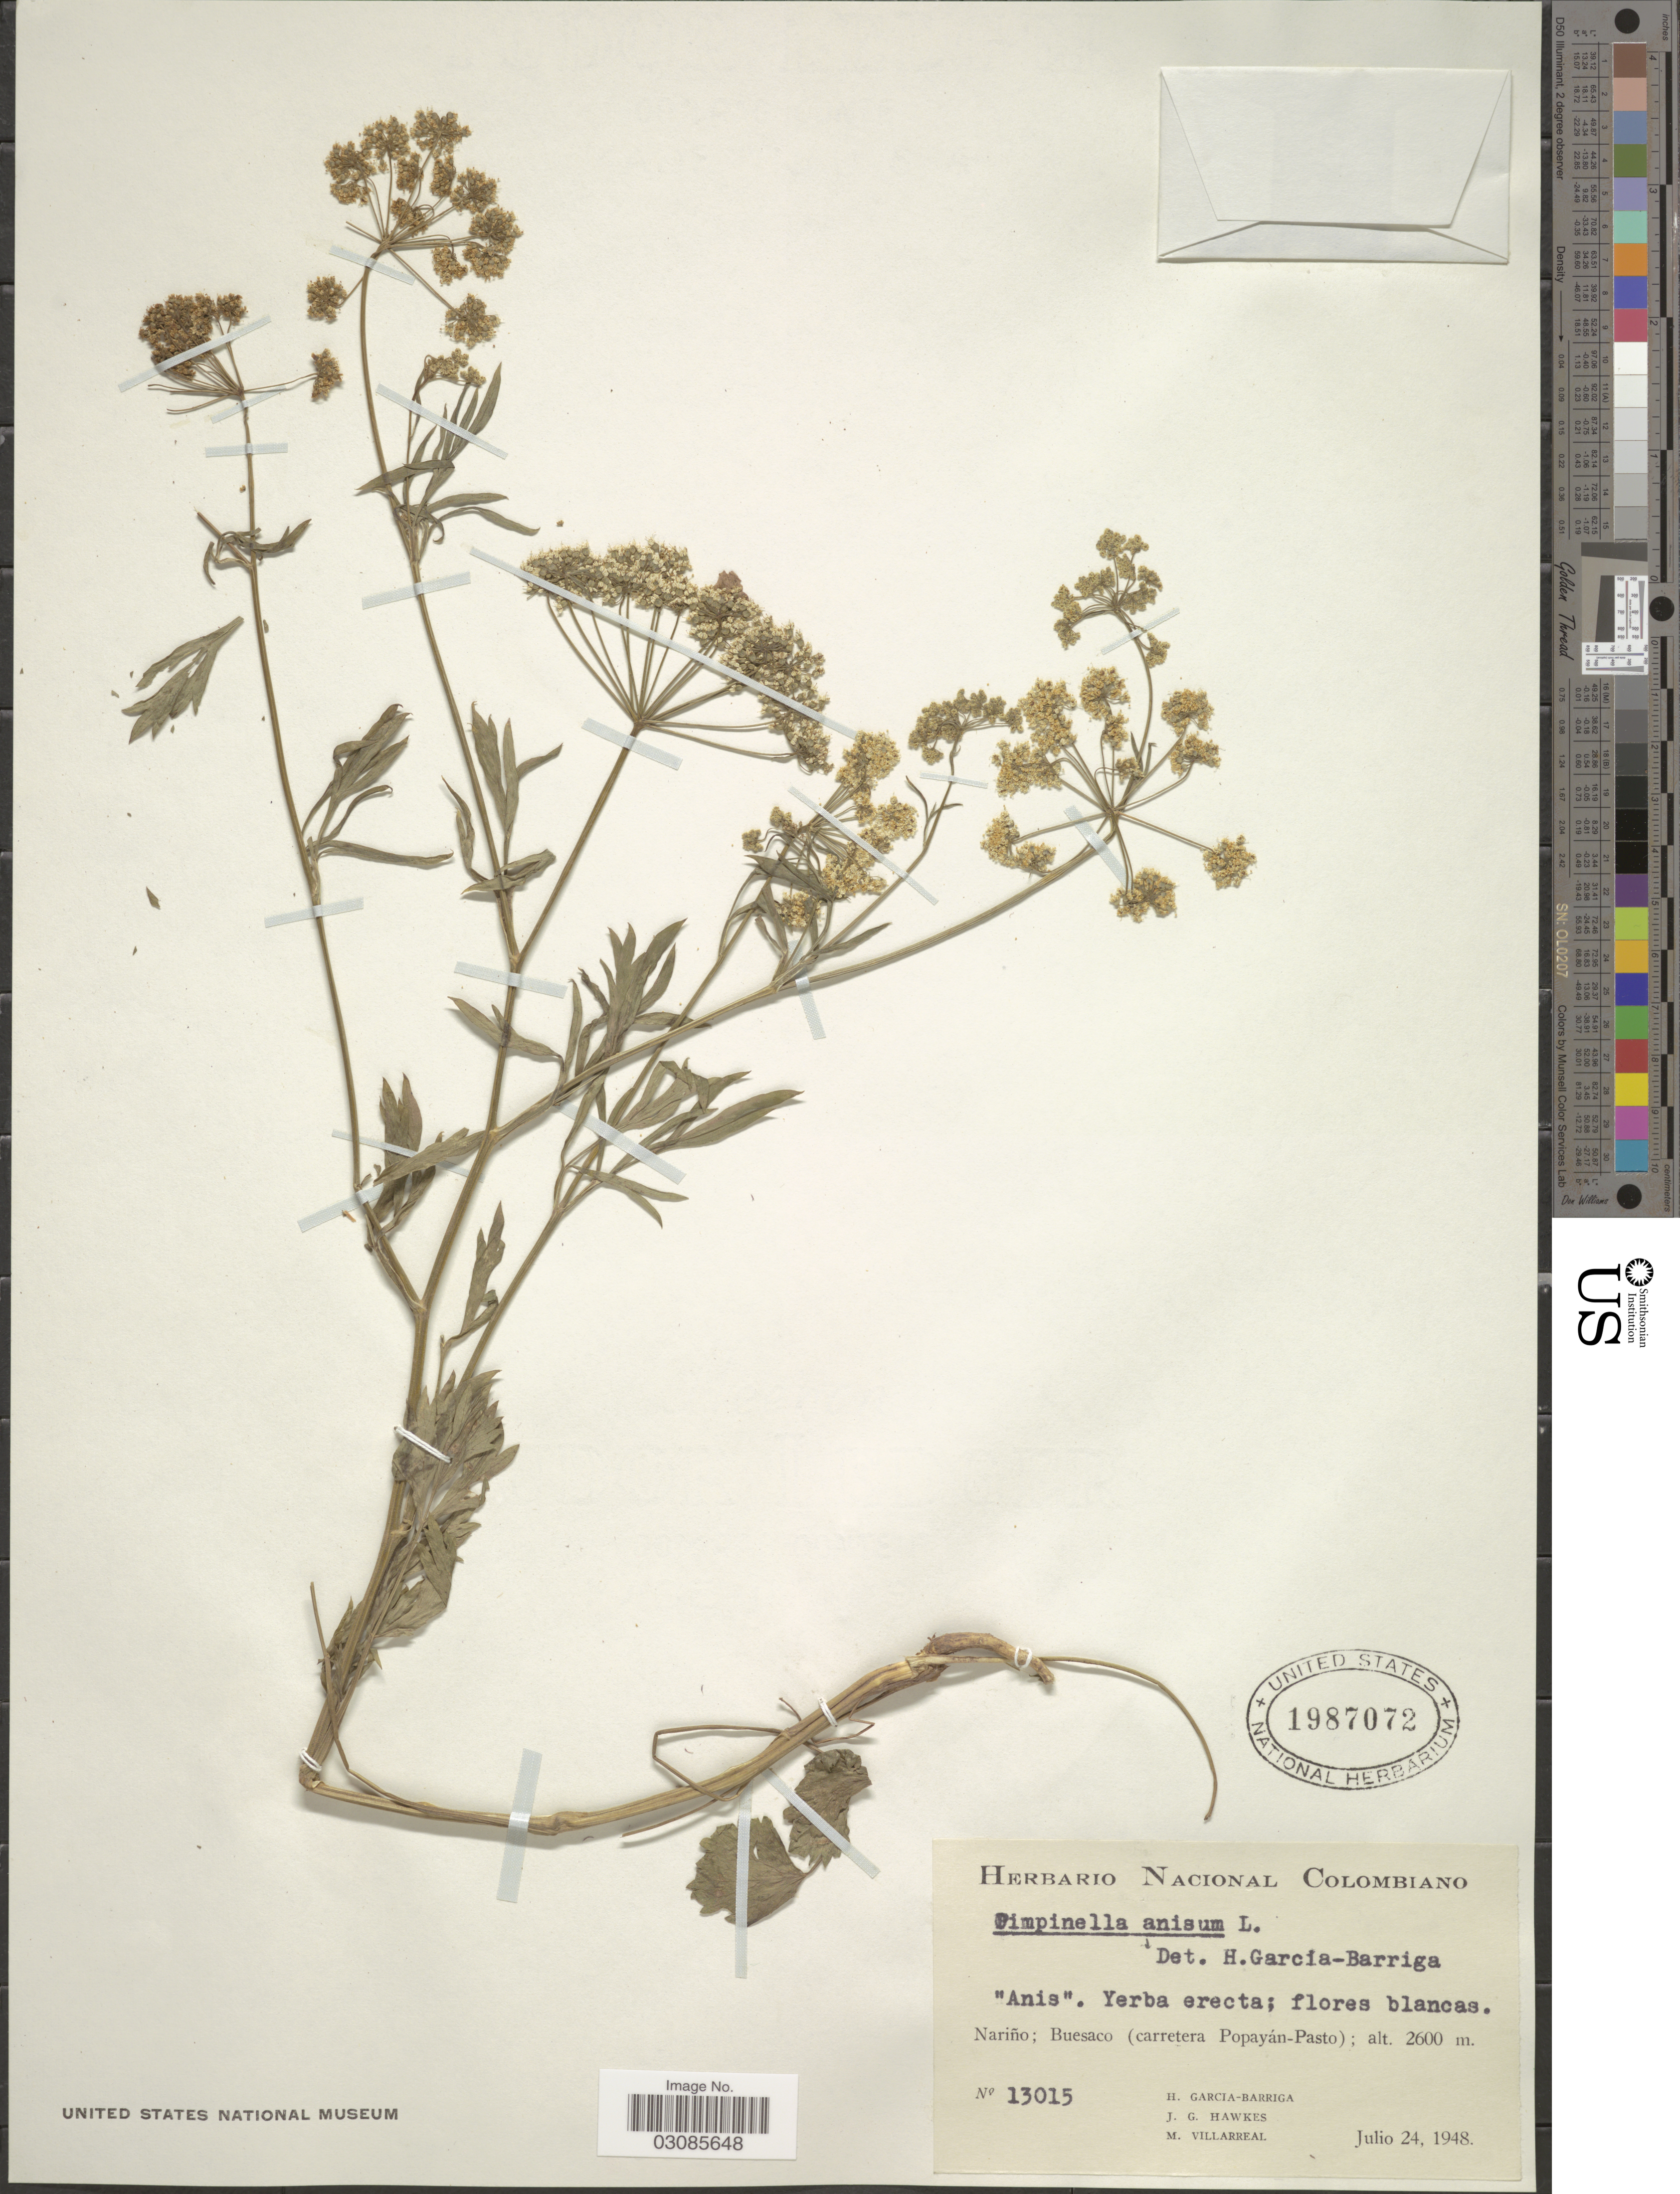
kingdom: Plantae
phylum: Tracheophyta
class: Magnoliopsida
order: Apiales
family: Apiaceae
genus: Pimpinella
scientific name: Pimpinella anisum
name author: L.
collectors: H. García Barriga, J. Hawkes & M. Villarreal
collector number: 13015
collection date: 1948-07-24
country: Colombia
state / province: Nariño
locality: Buesaco (carretera Popayán-Pasto).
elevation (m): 2600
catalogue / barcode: US 1987072